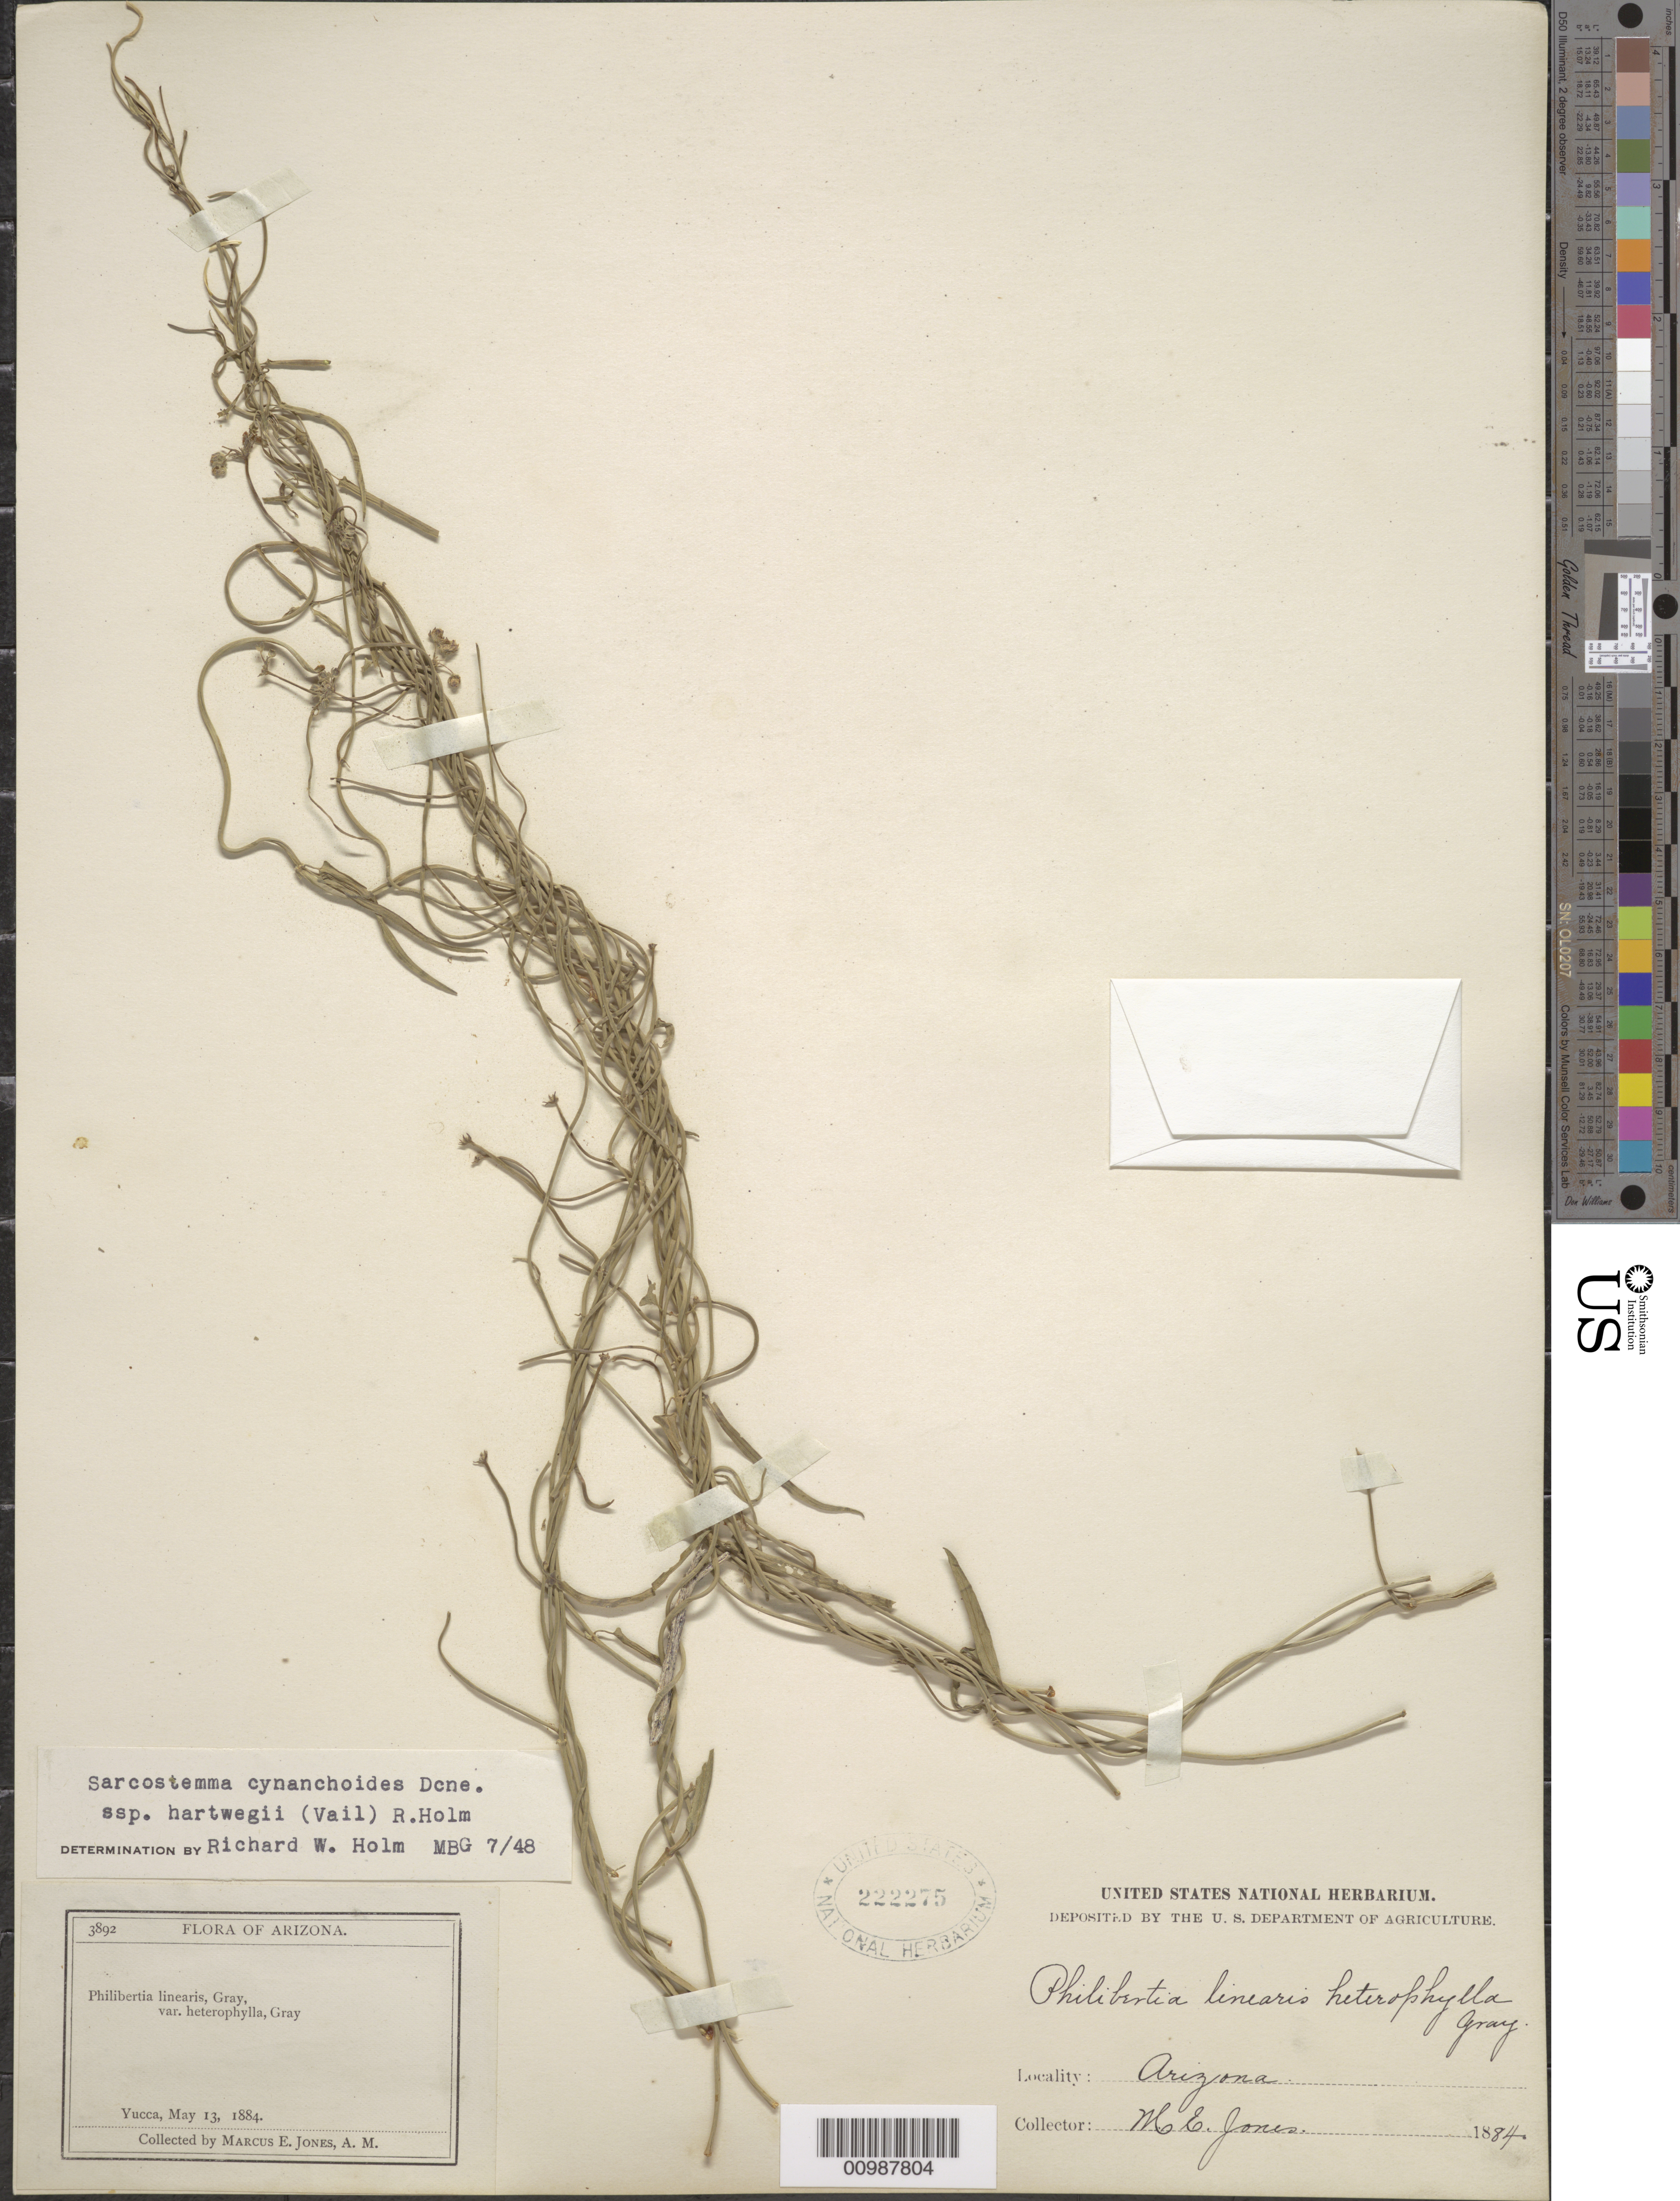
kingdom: Plantae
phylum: Tracheophyta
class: Magnoliopsida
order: Gentianales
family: Apocynaceae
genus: Sarcostemma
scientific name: Sarcostemma cynanchoides subsp. hartwegii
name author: (Vail) R.W. Holm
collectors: M. E. Jones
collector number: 3892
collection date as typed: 13 May 1884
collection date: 1884-05-13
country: United States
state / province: Arizona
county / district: Mohave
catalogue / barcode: US 222275